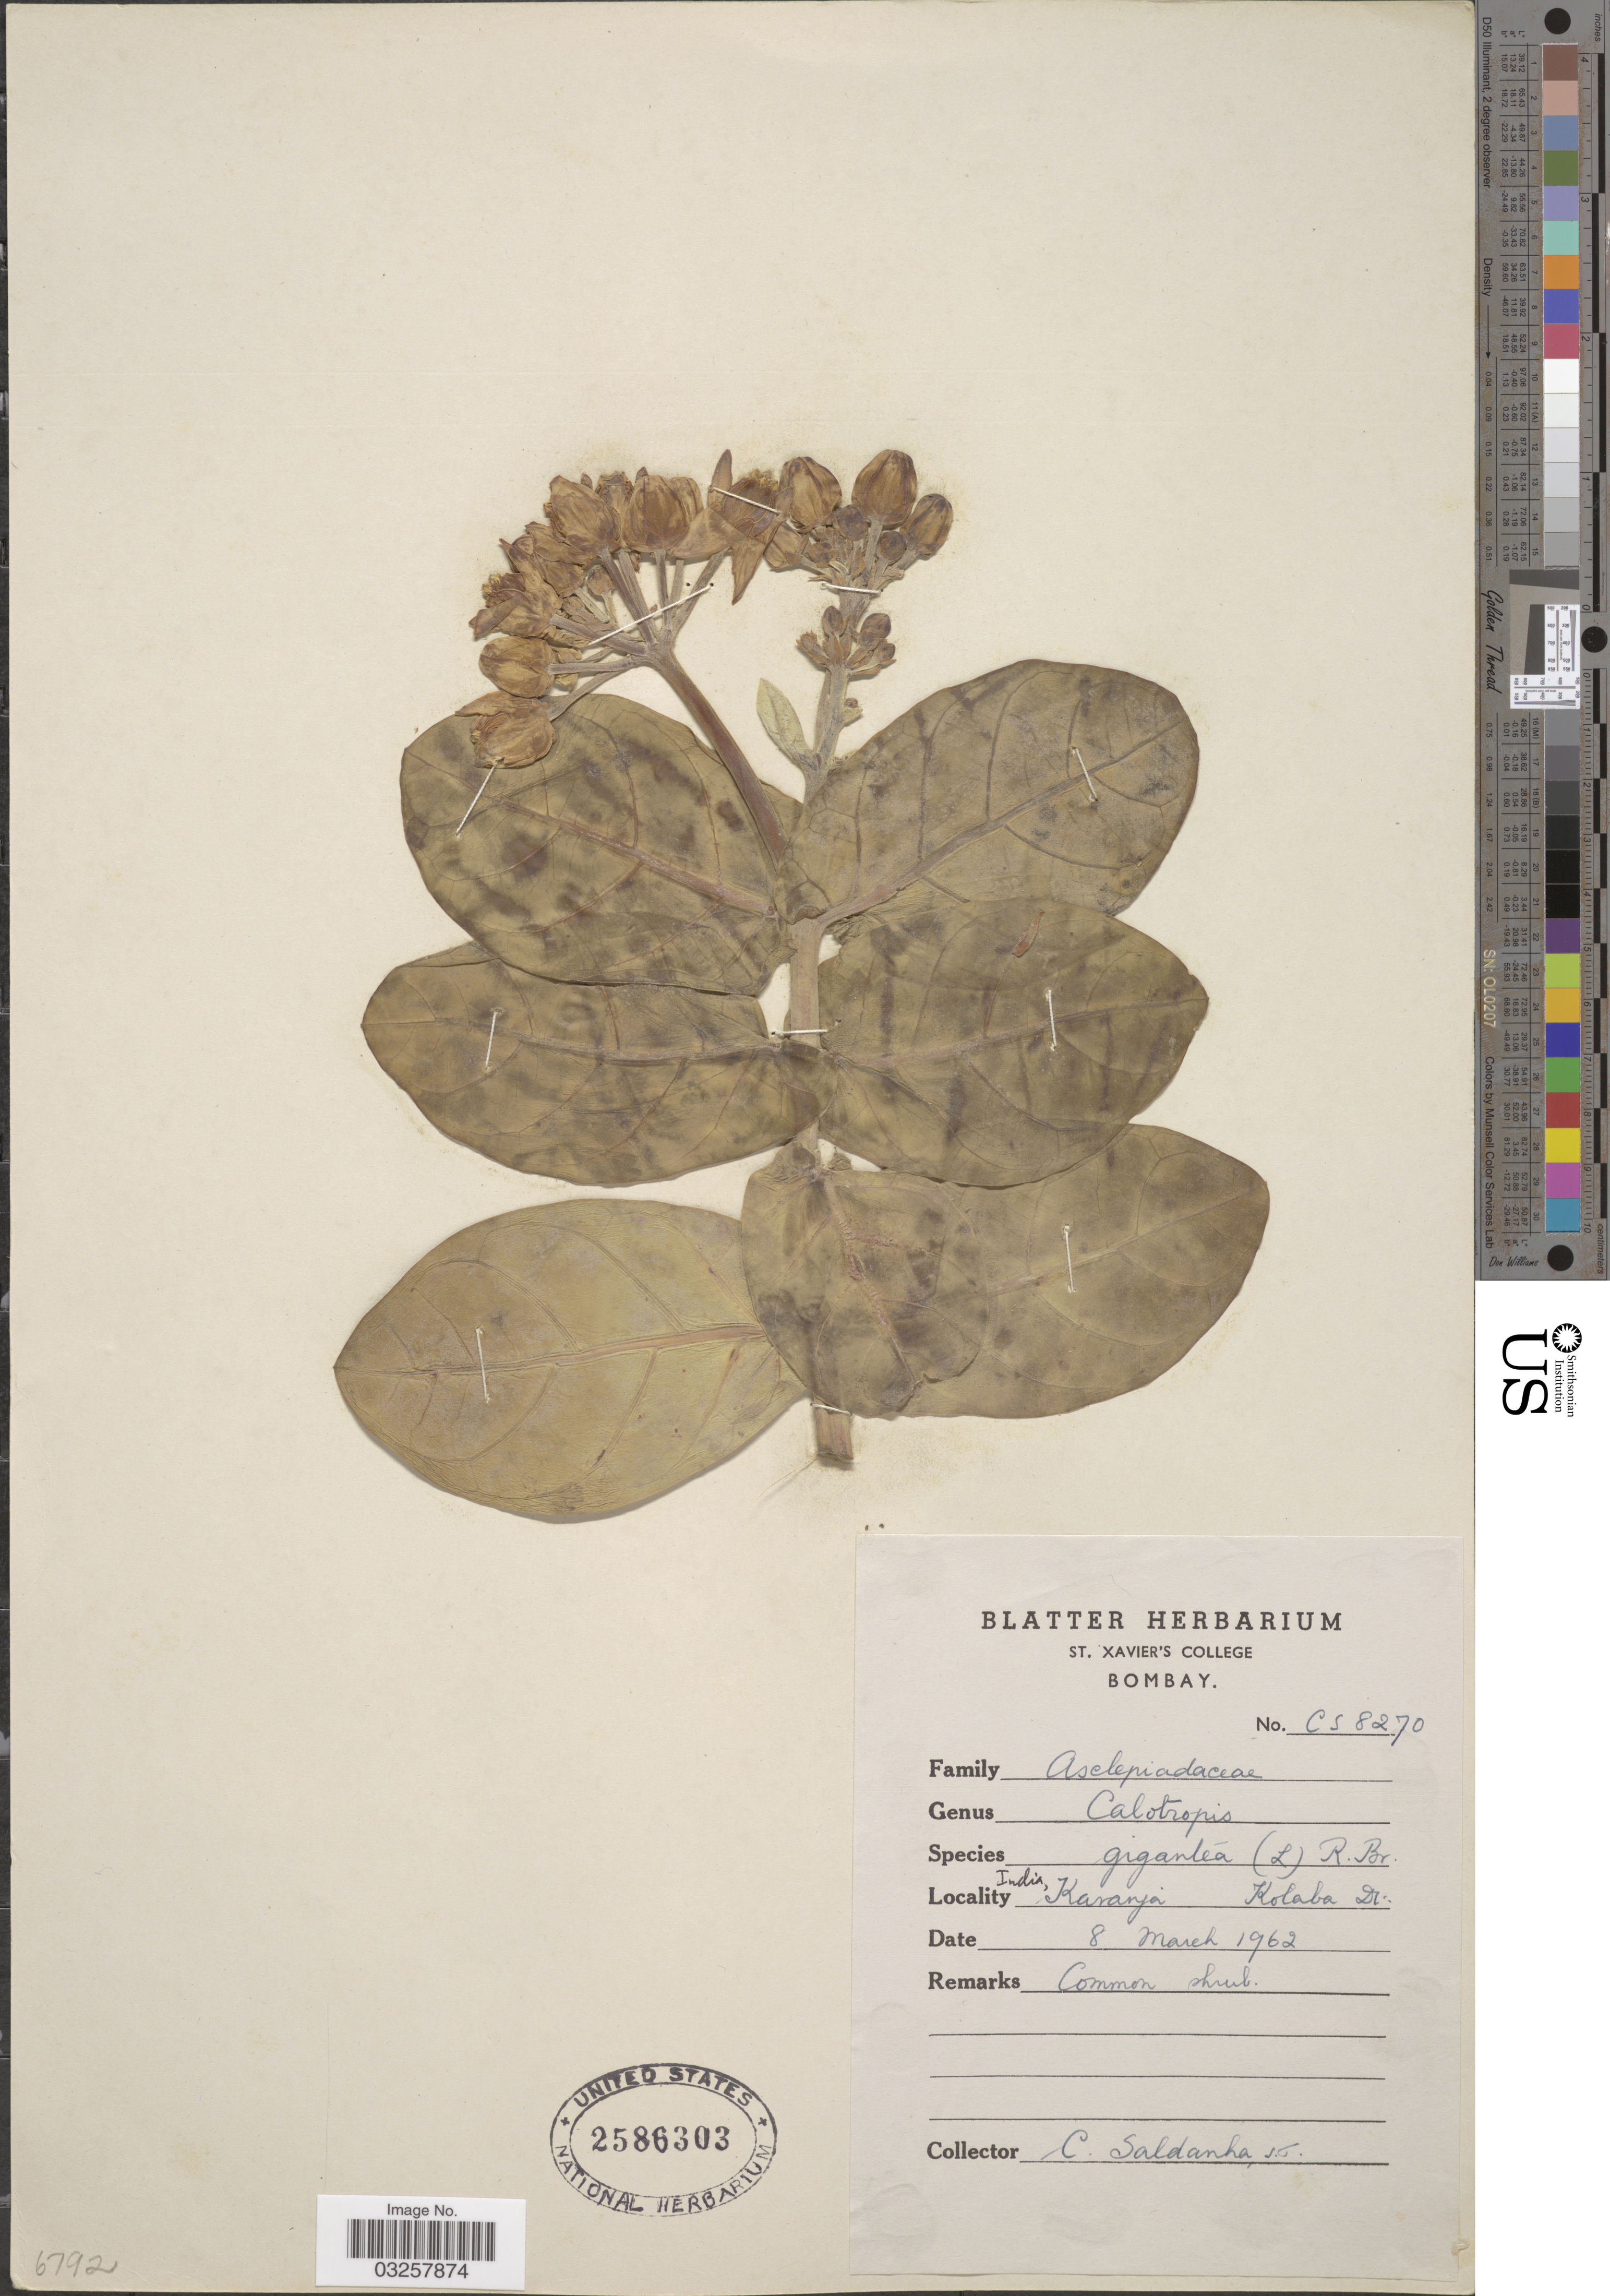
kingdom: Plantae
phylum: Tracheophyta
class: Magnoliopsida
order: Gentianales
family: Apocynaceae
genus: Calotropis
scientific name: Calotropis gigantea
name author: (L.) W.T. Aiton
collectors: C. Saldanha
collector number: CS8270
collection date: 1962-03-08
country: India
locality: Karanja. Kolaba Dt.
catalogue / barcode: US 2586303